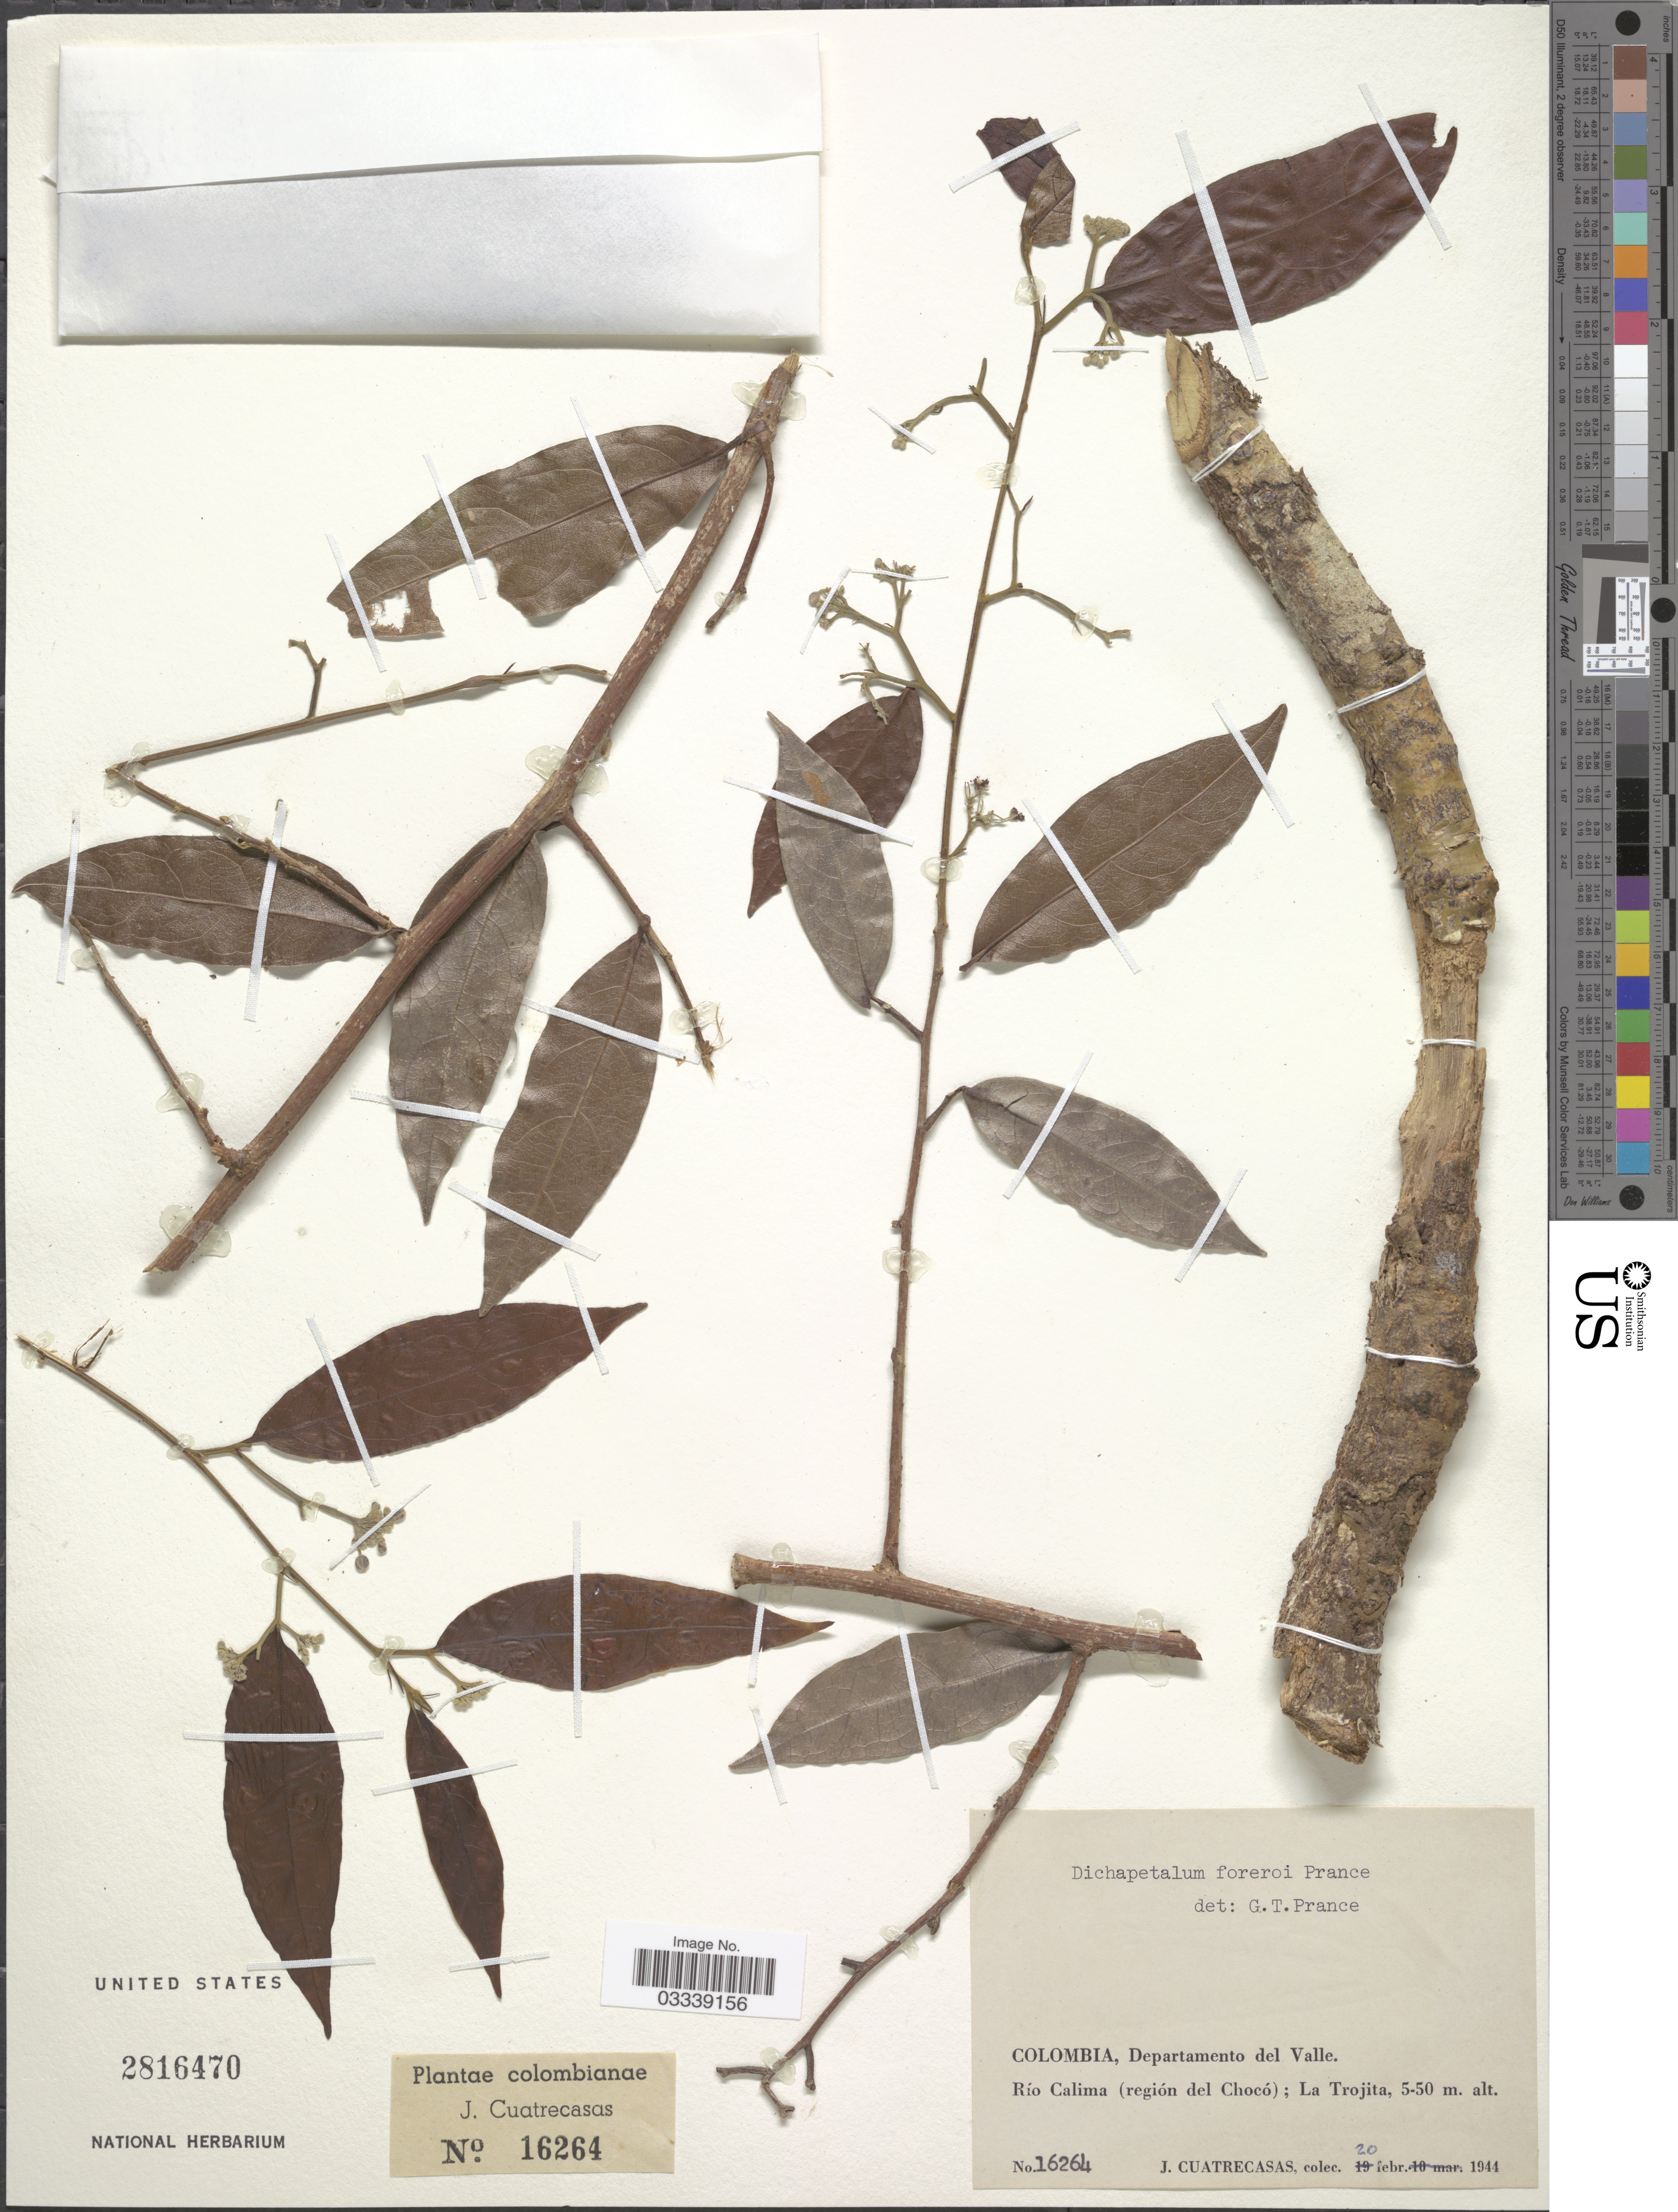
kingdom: Plantae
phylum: Tracheophyta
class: Magnoliopsida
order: Malpighiales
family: Dichapetalaceae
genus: Dichapetalum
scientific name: Dichapetalum foreroi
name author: Prance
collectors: J. Cuatrecasas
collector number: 16264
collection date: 1944-02-20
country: Colombia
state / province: Valle del Cauca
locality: Departamento del Valle, Río Calima (región del Chocó); La Trojita.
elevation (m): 5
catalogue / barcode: US 2816470